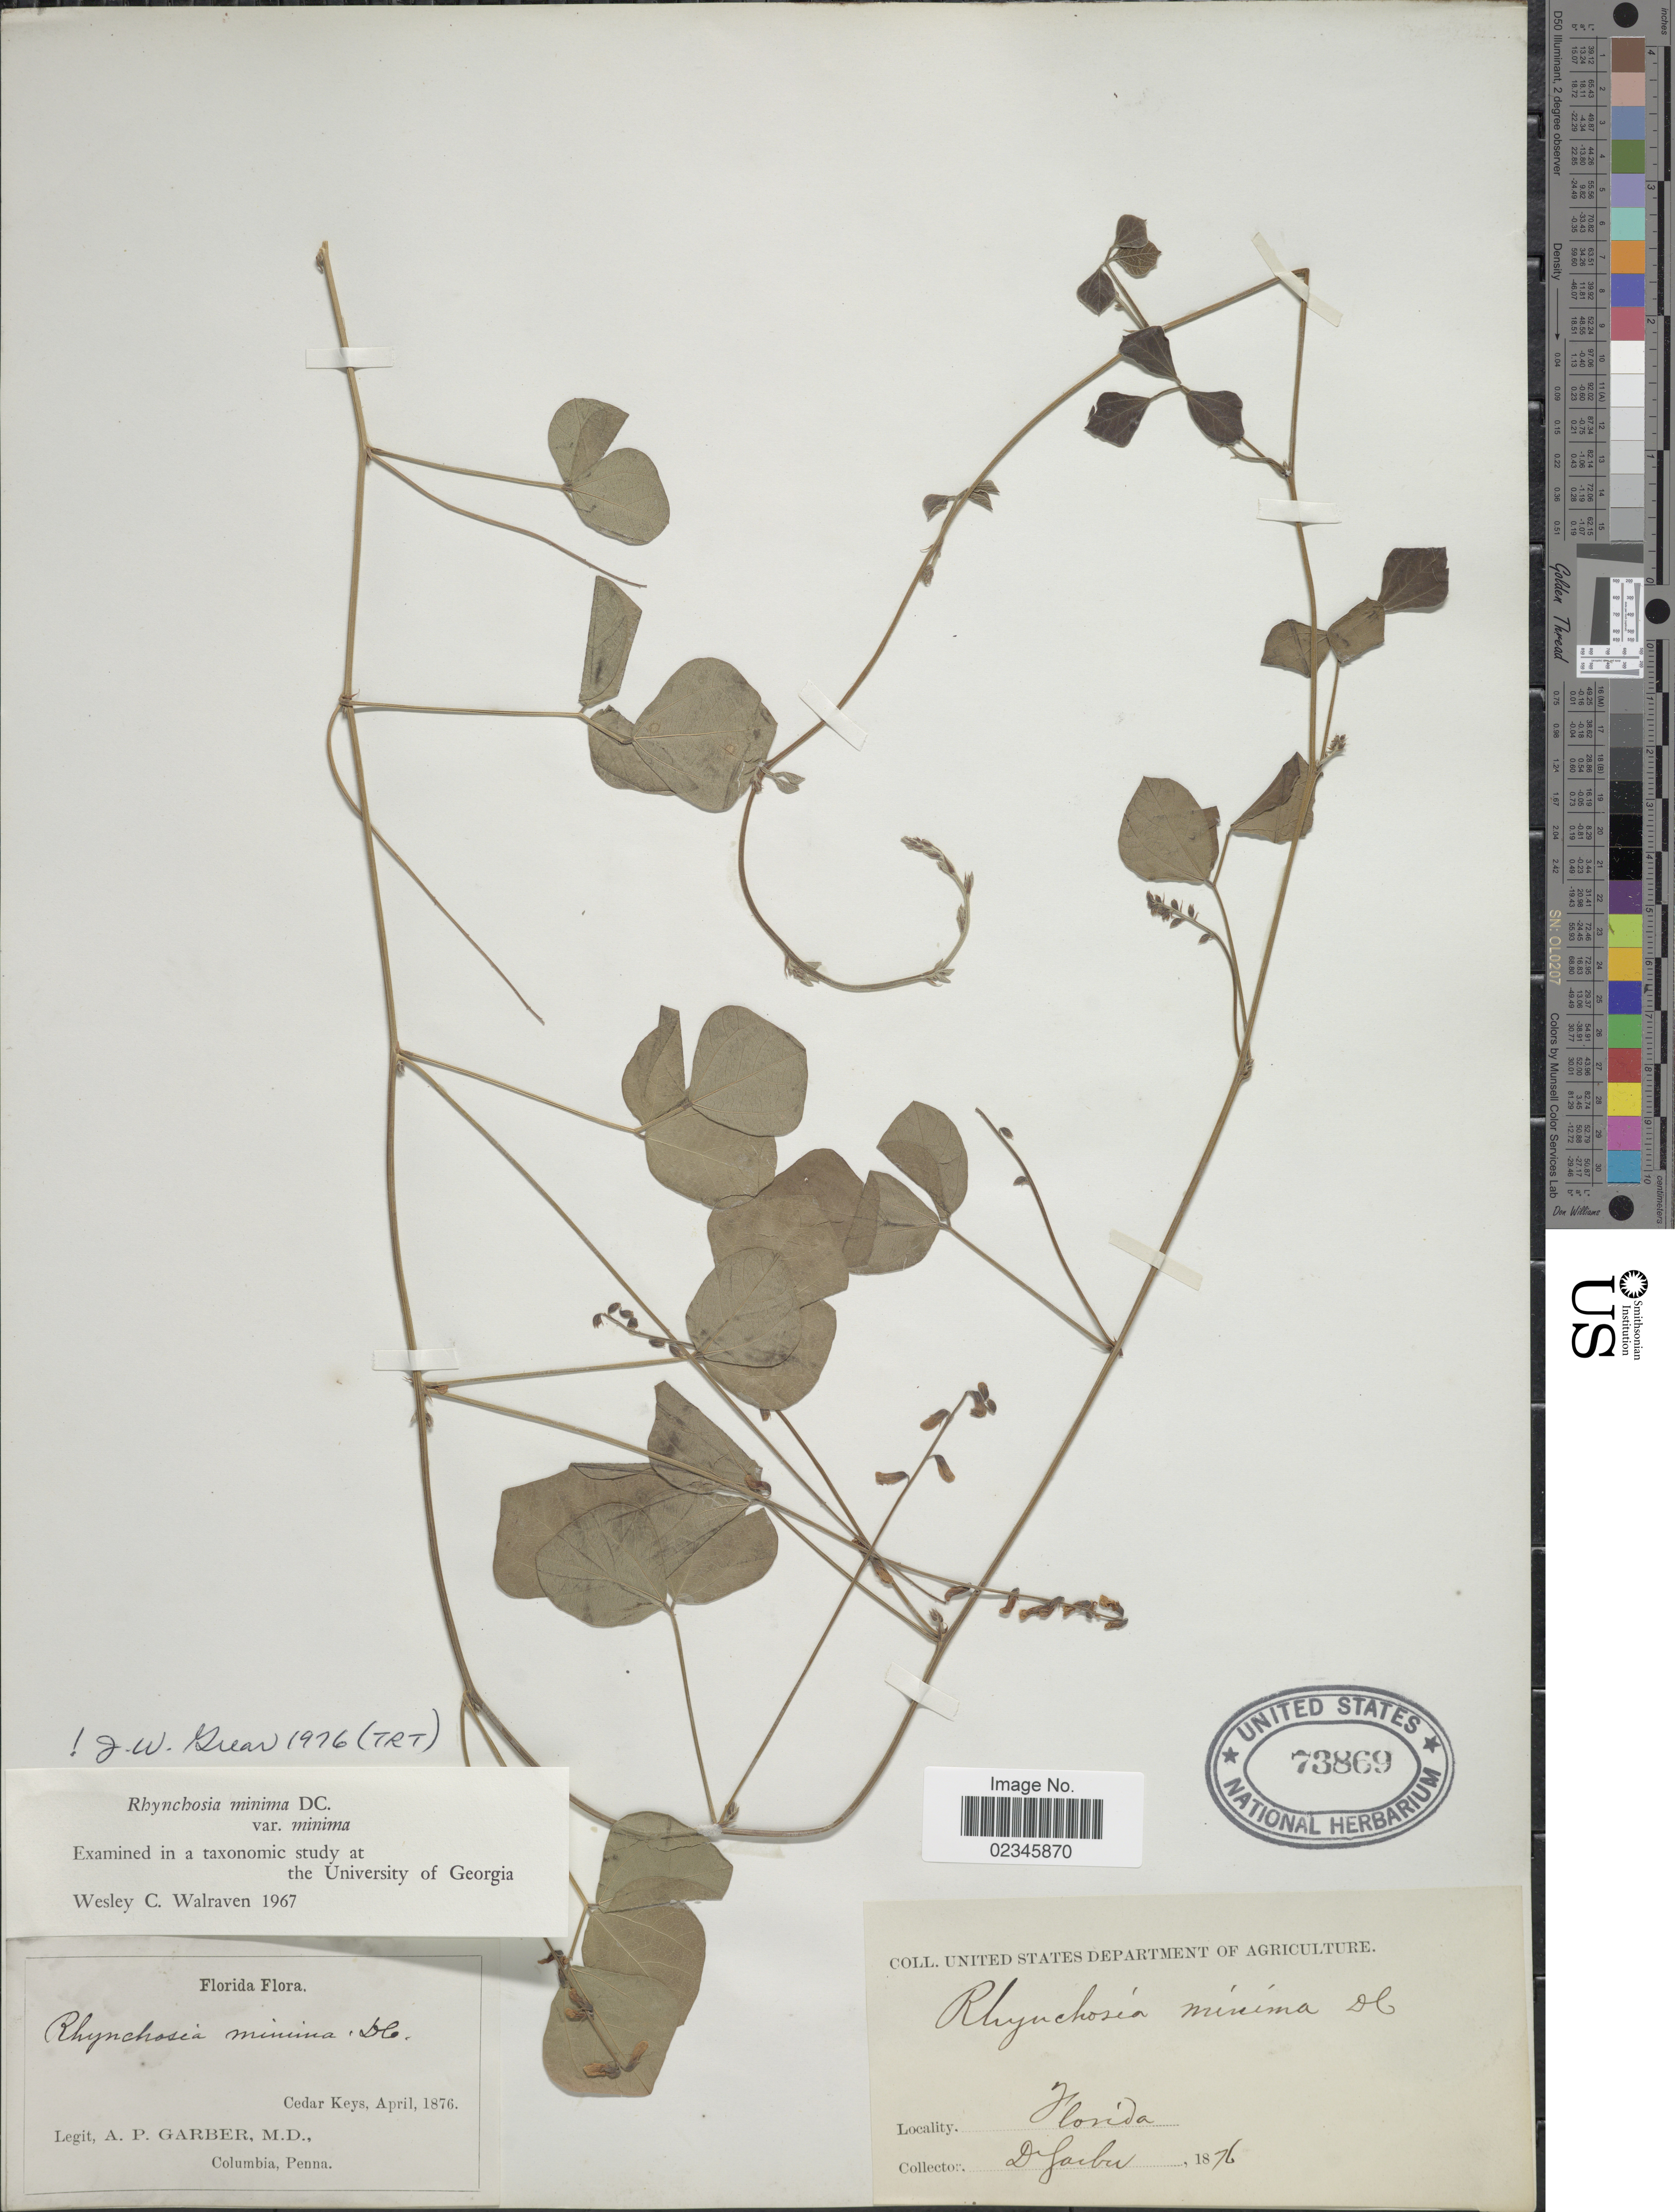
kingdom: Plantae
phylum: Tracheophyta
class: Magnoliopsida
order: Fabales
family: Fabaceae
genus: Rhynchosia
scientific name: Rhynchosia minima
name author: (L.) DC.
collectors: A. P. Garber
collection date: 1876-04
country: United States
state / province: Florida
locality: Cedar Keys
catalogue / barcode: US 73869